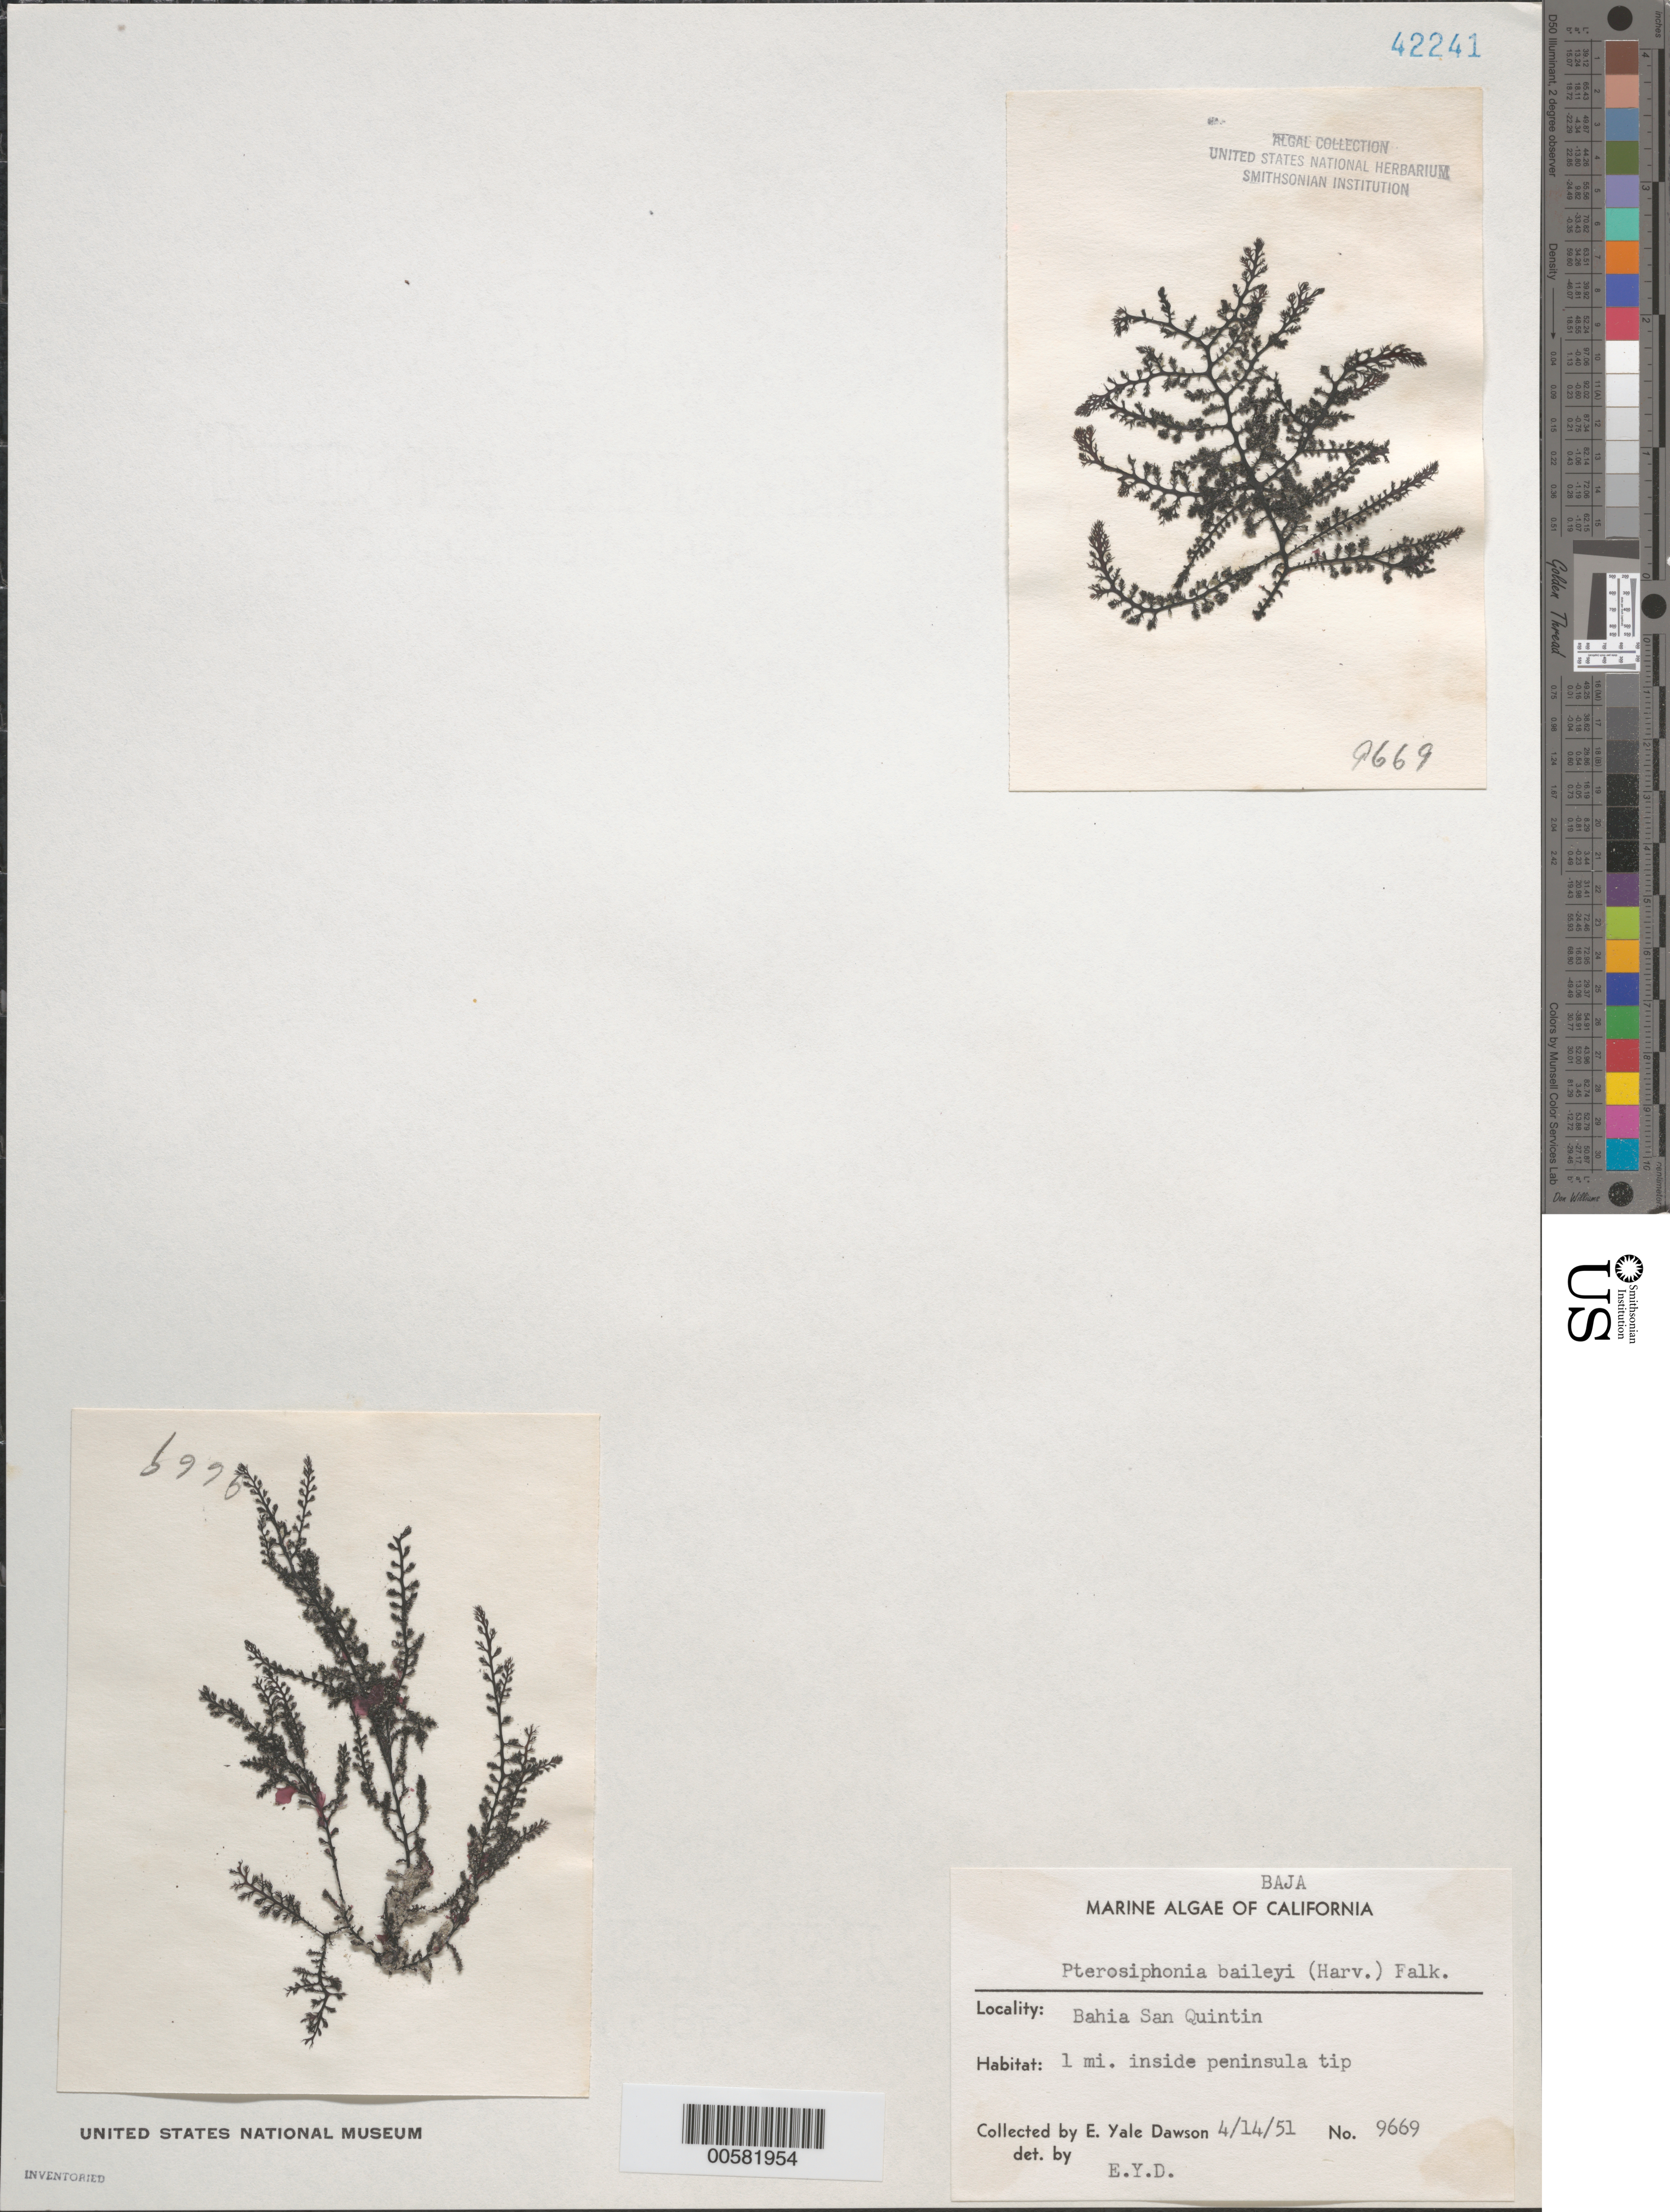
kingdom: Plantae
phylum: Rhodophyta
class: Florideophyceae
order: Ceramiales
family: Rhodomelaceae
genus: Symphyocladiella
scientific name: Symphyocladiella baileyi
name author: (Harvey) D.E.Bustamante et al.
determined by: Algae name updating Project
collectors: E. Y. Dawson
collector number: EYD 9669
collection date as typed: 14 Apr 1951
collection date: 1951-04-14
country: Mexico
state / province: Baja California Norte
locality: Bahia San Quintin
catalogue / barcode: US 42241